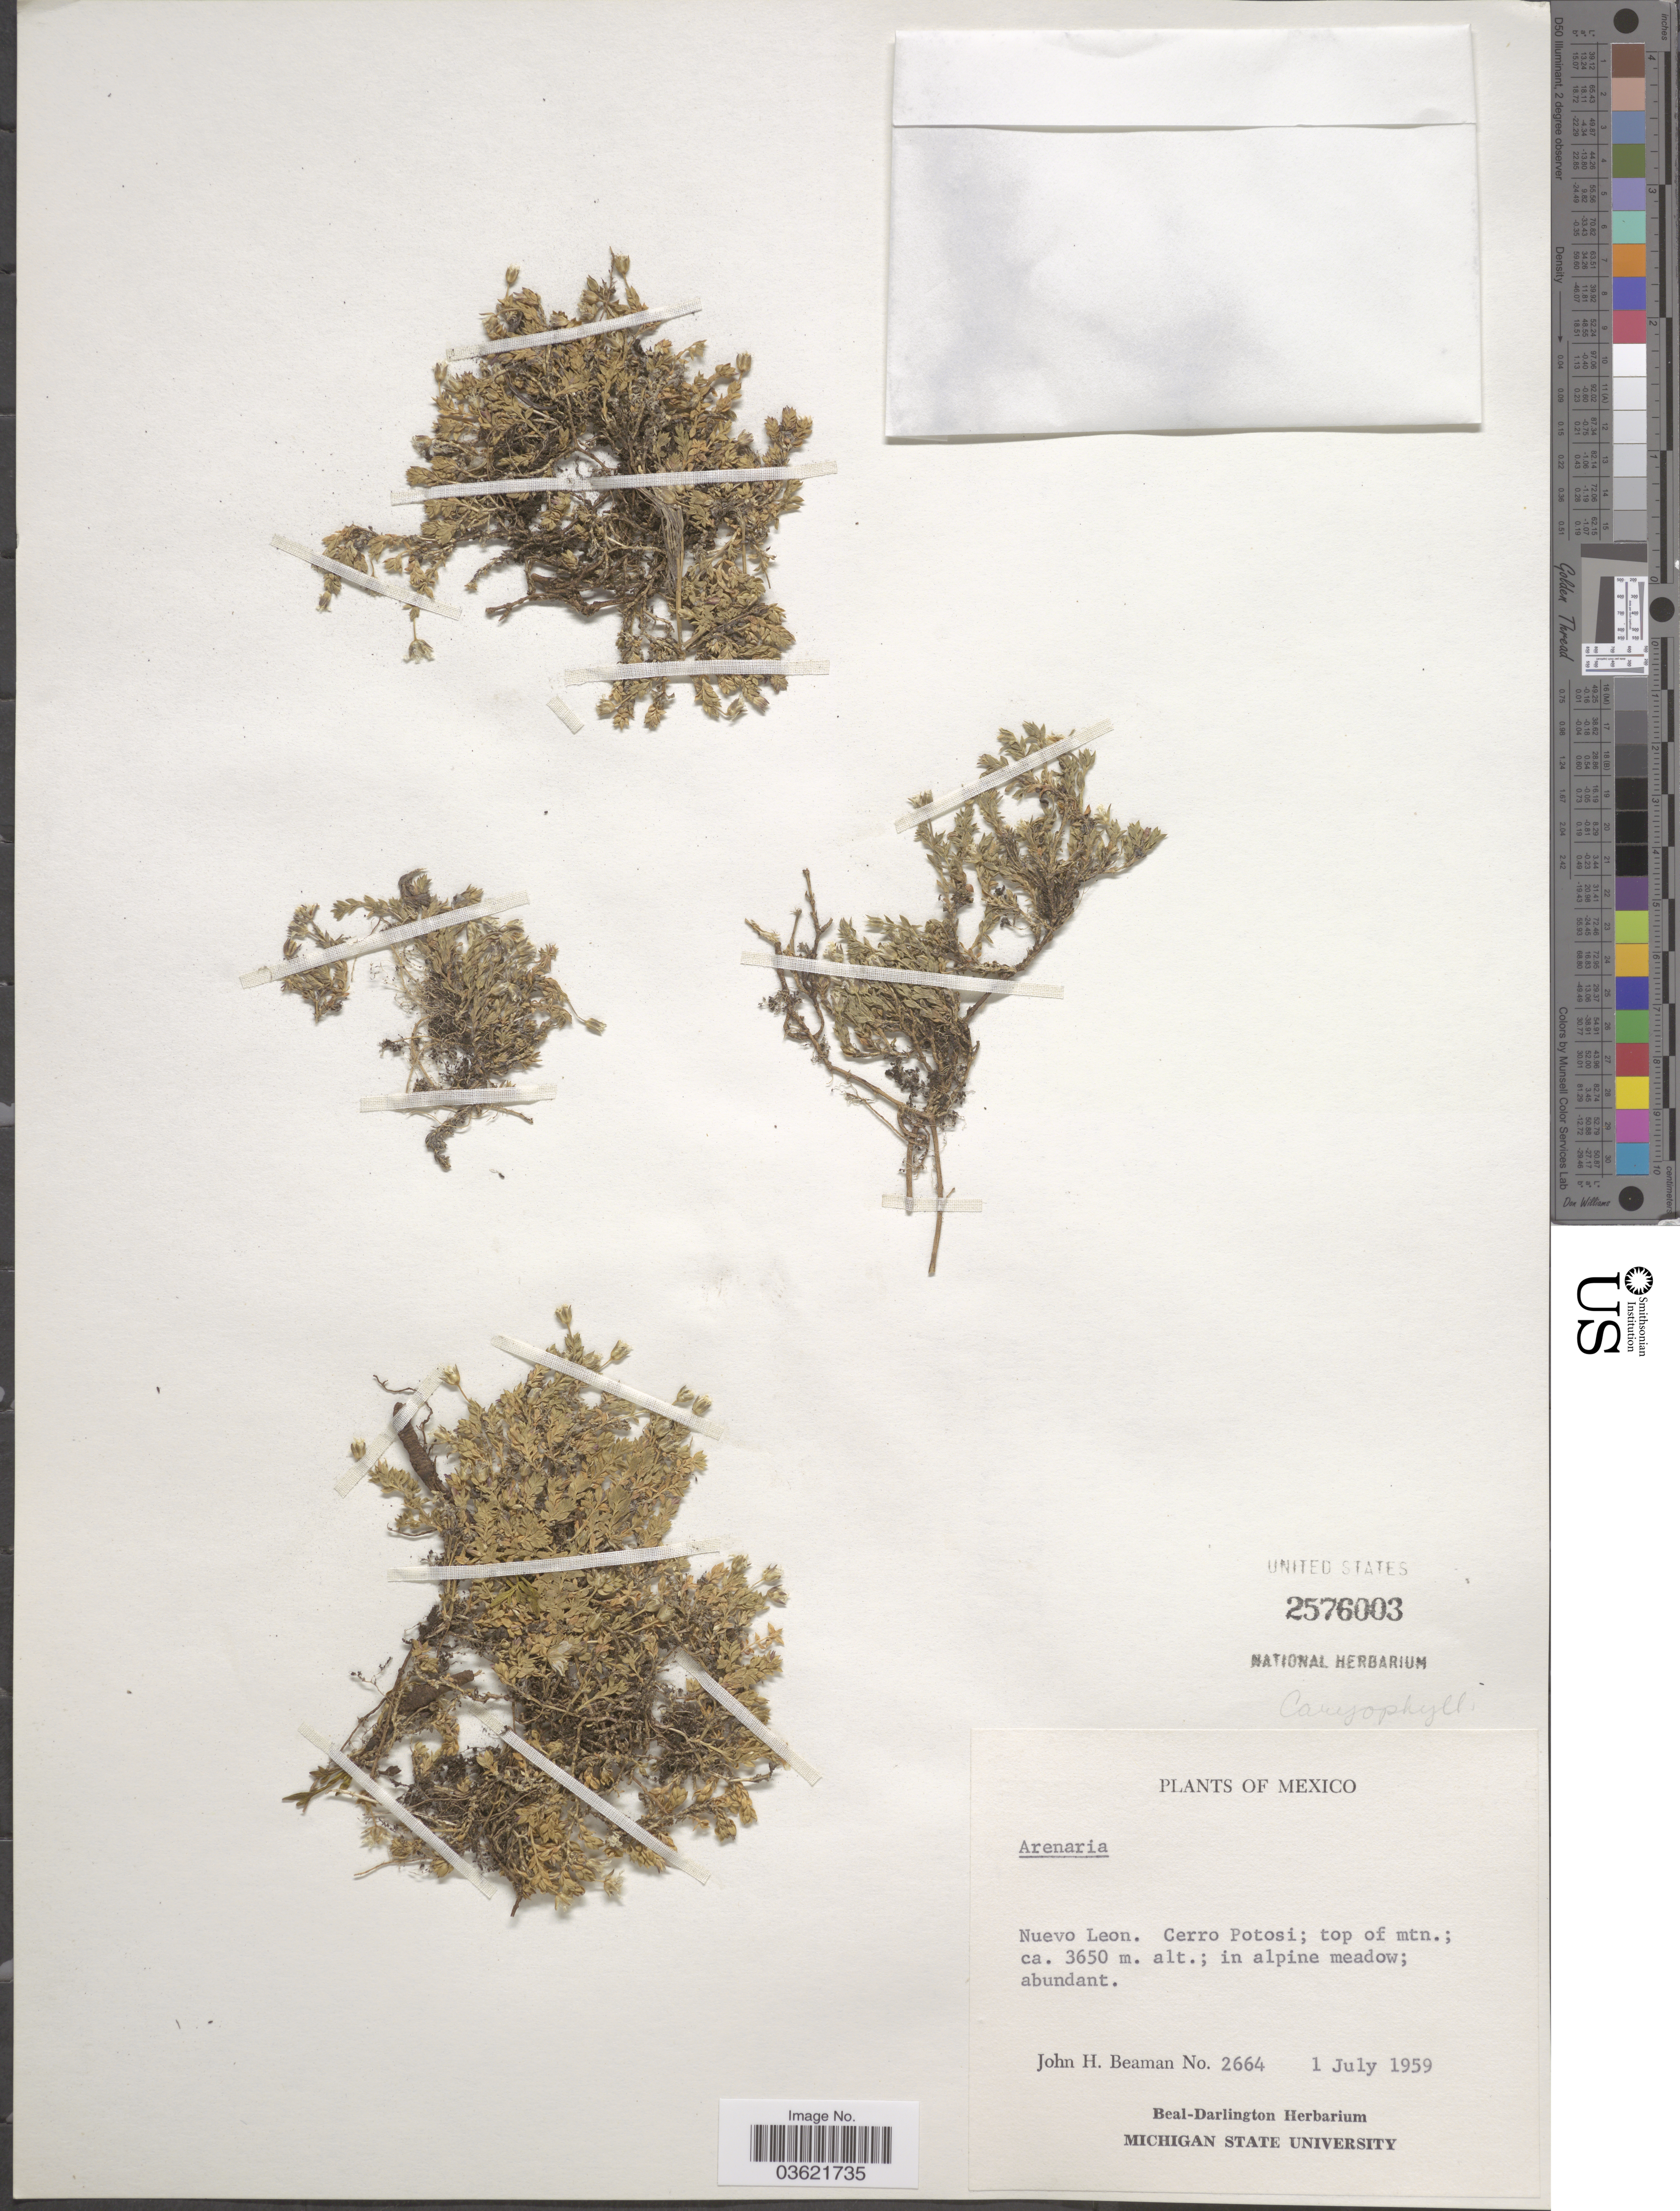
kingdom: Plantae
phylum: Tracheophyta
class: Magnoliopsida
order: Caryophyllales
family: Caryophyllaceae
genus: Arenaria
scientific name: Arenaria sp.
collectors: J. H. Beaman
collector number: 2664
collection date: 1959-07-01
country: Mexico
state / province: Nuevo León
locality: Cerro Potosi; top of mtn.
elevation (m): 3650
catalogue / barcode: US 2576003